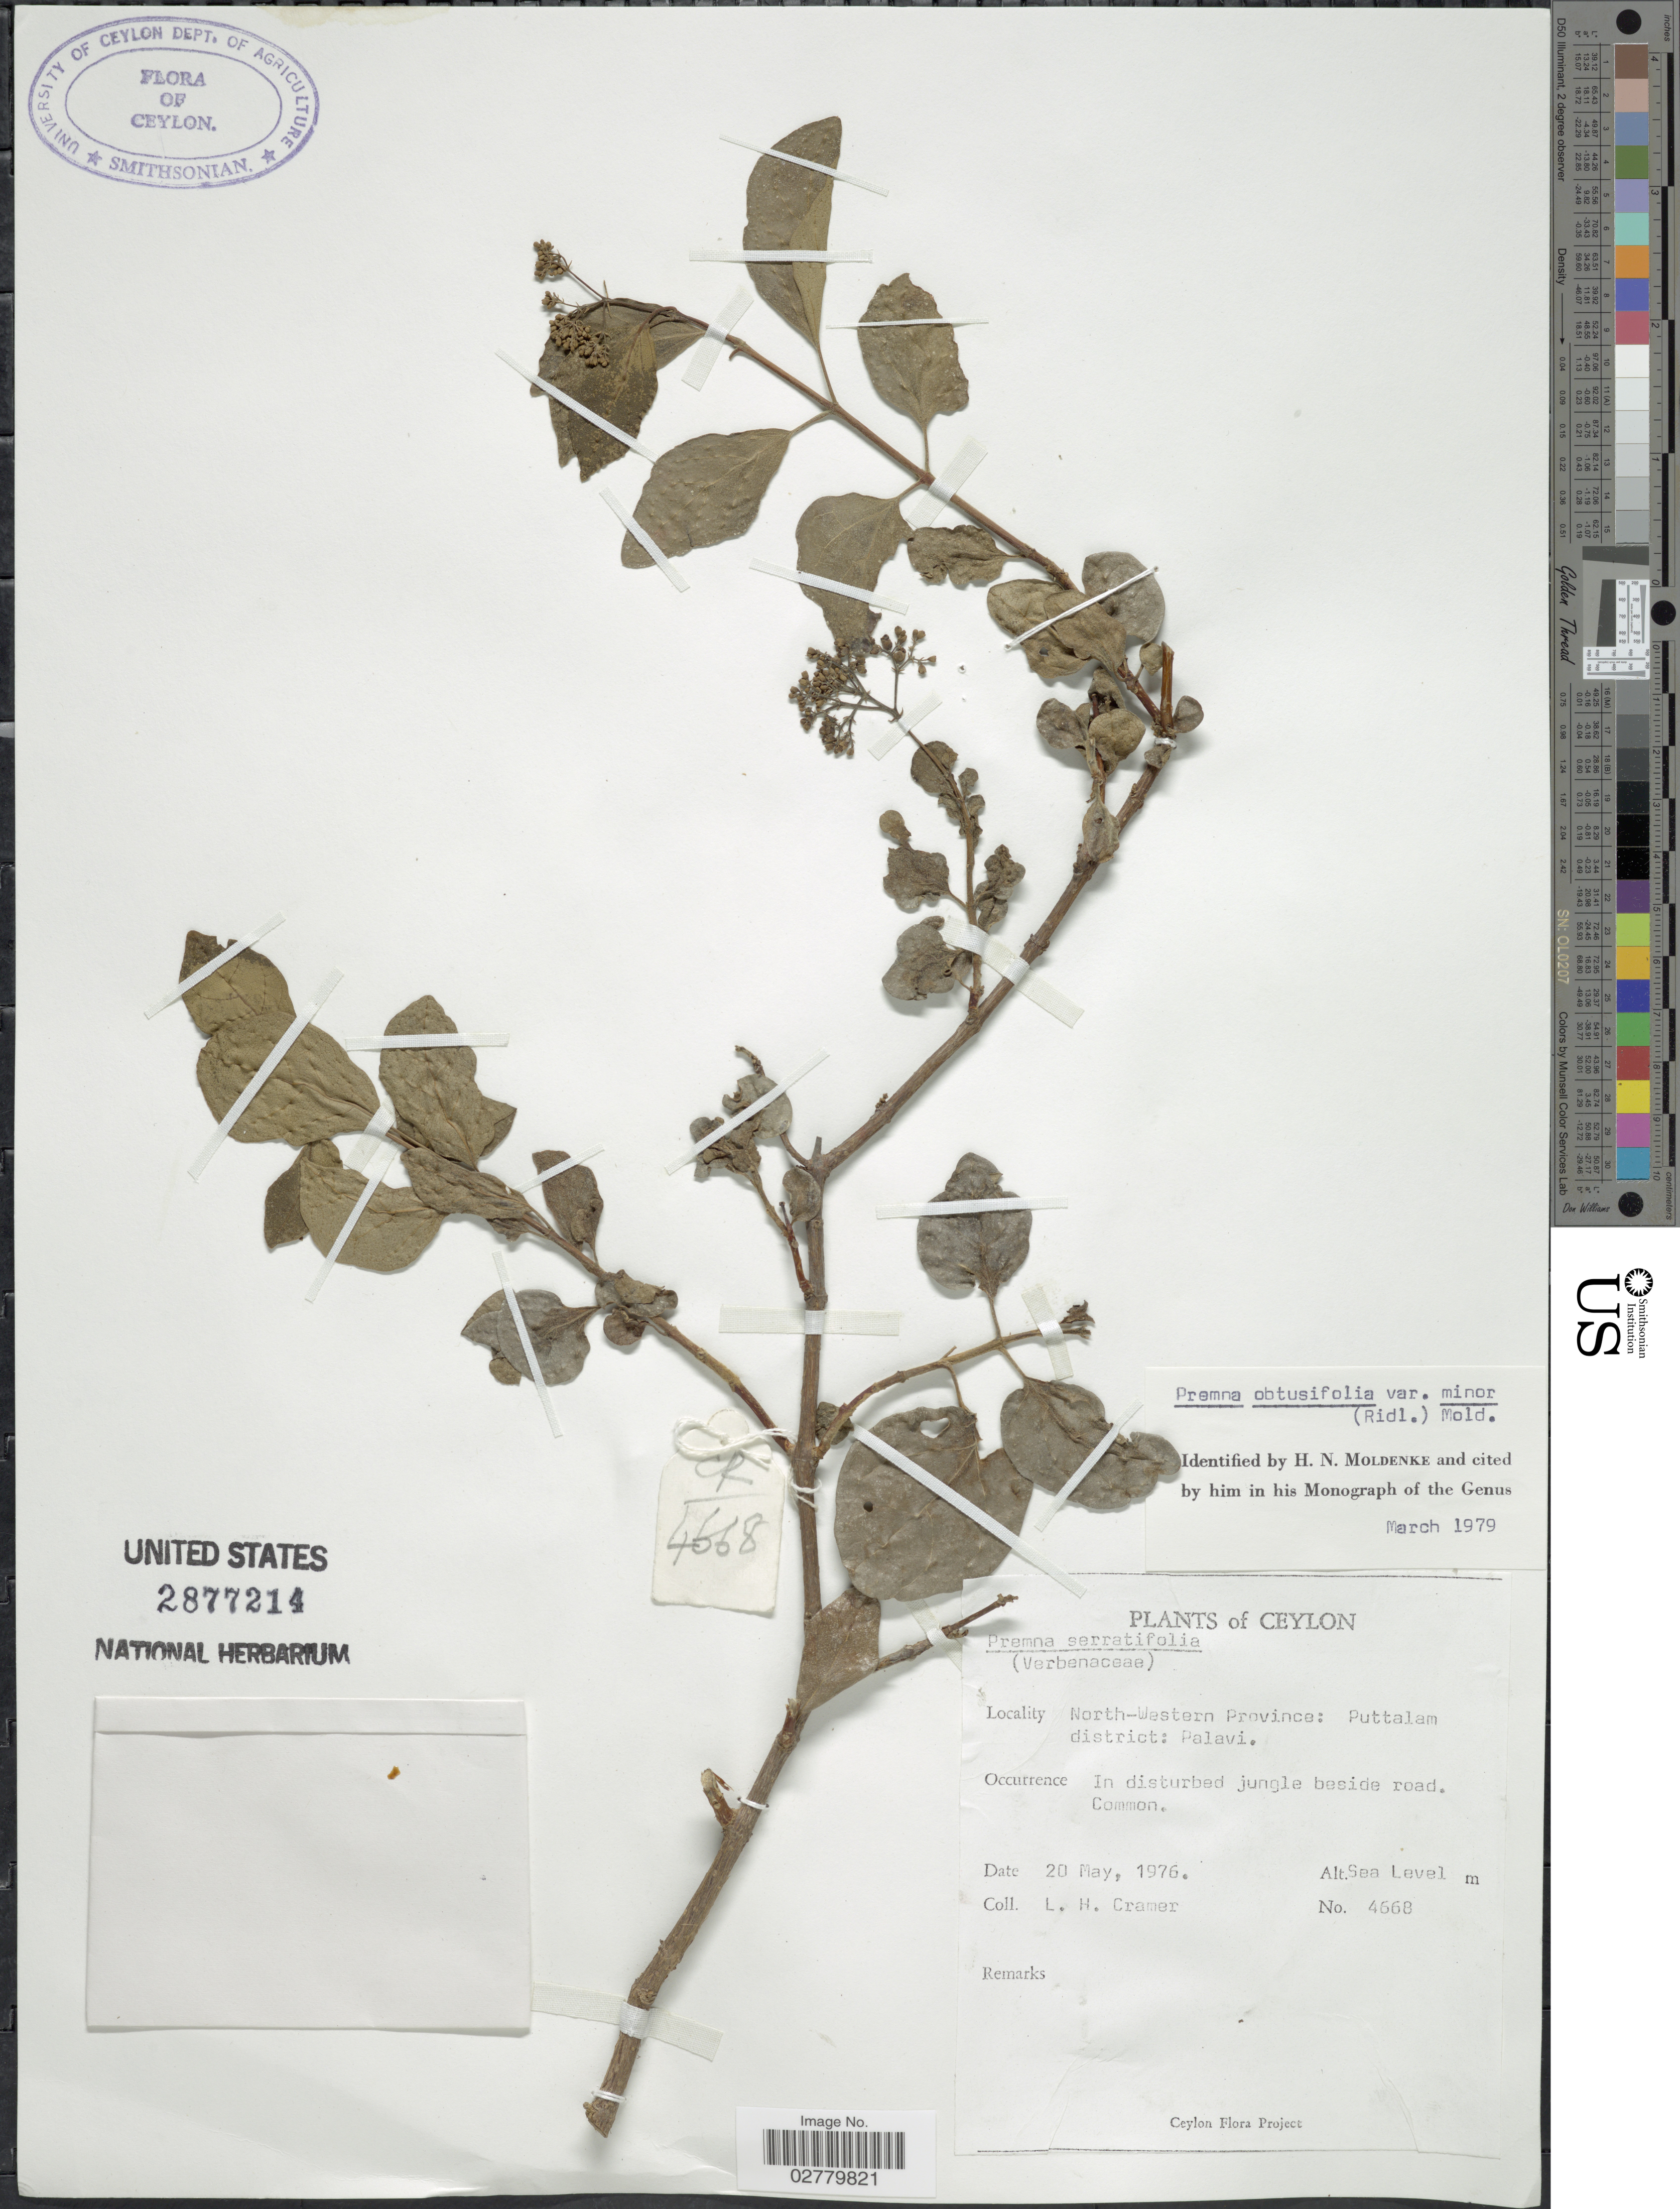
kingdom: Plantae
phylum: Tracheophyta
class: Magnoliopsida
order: Lamiales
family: Lamiaceae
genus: Premna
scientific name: Premna obtusifolia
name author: R. Br.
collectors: L. H. Cramer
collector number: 4668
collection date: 1976-05-20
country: Sri Lanka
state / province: North Western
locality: Ceylon. Puttalam, district: Palavi.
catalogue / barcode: US 2877214